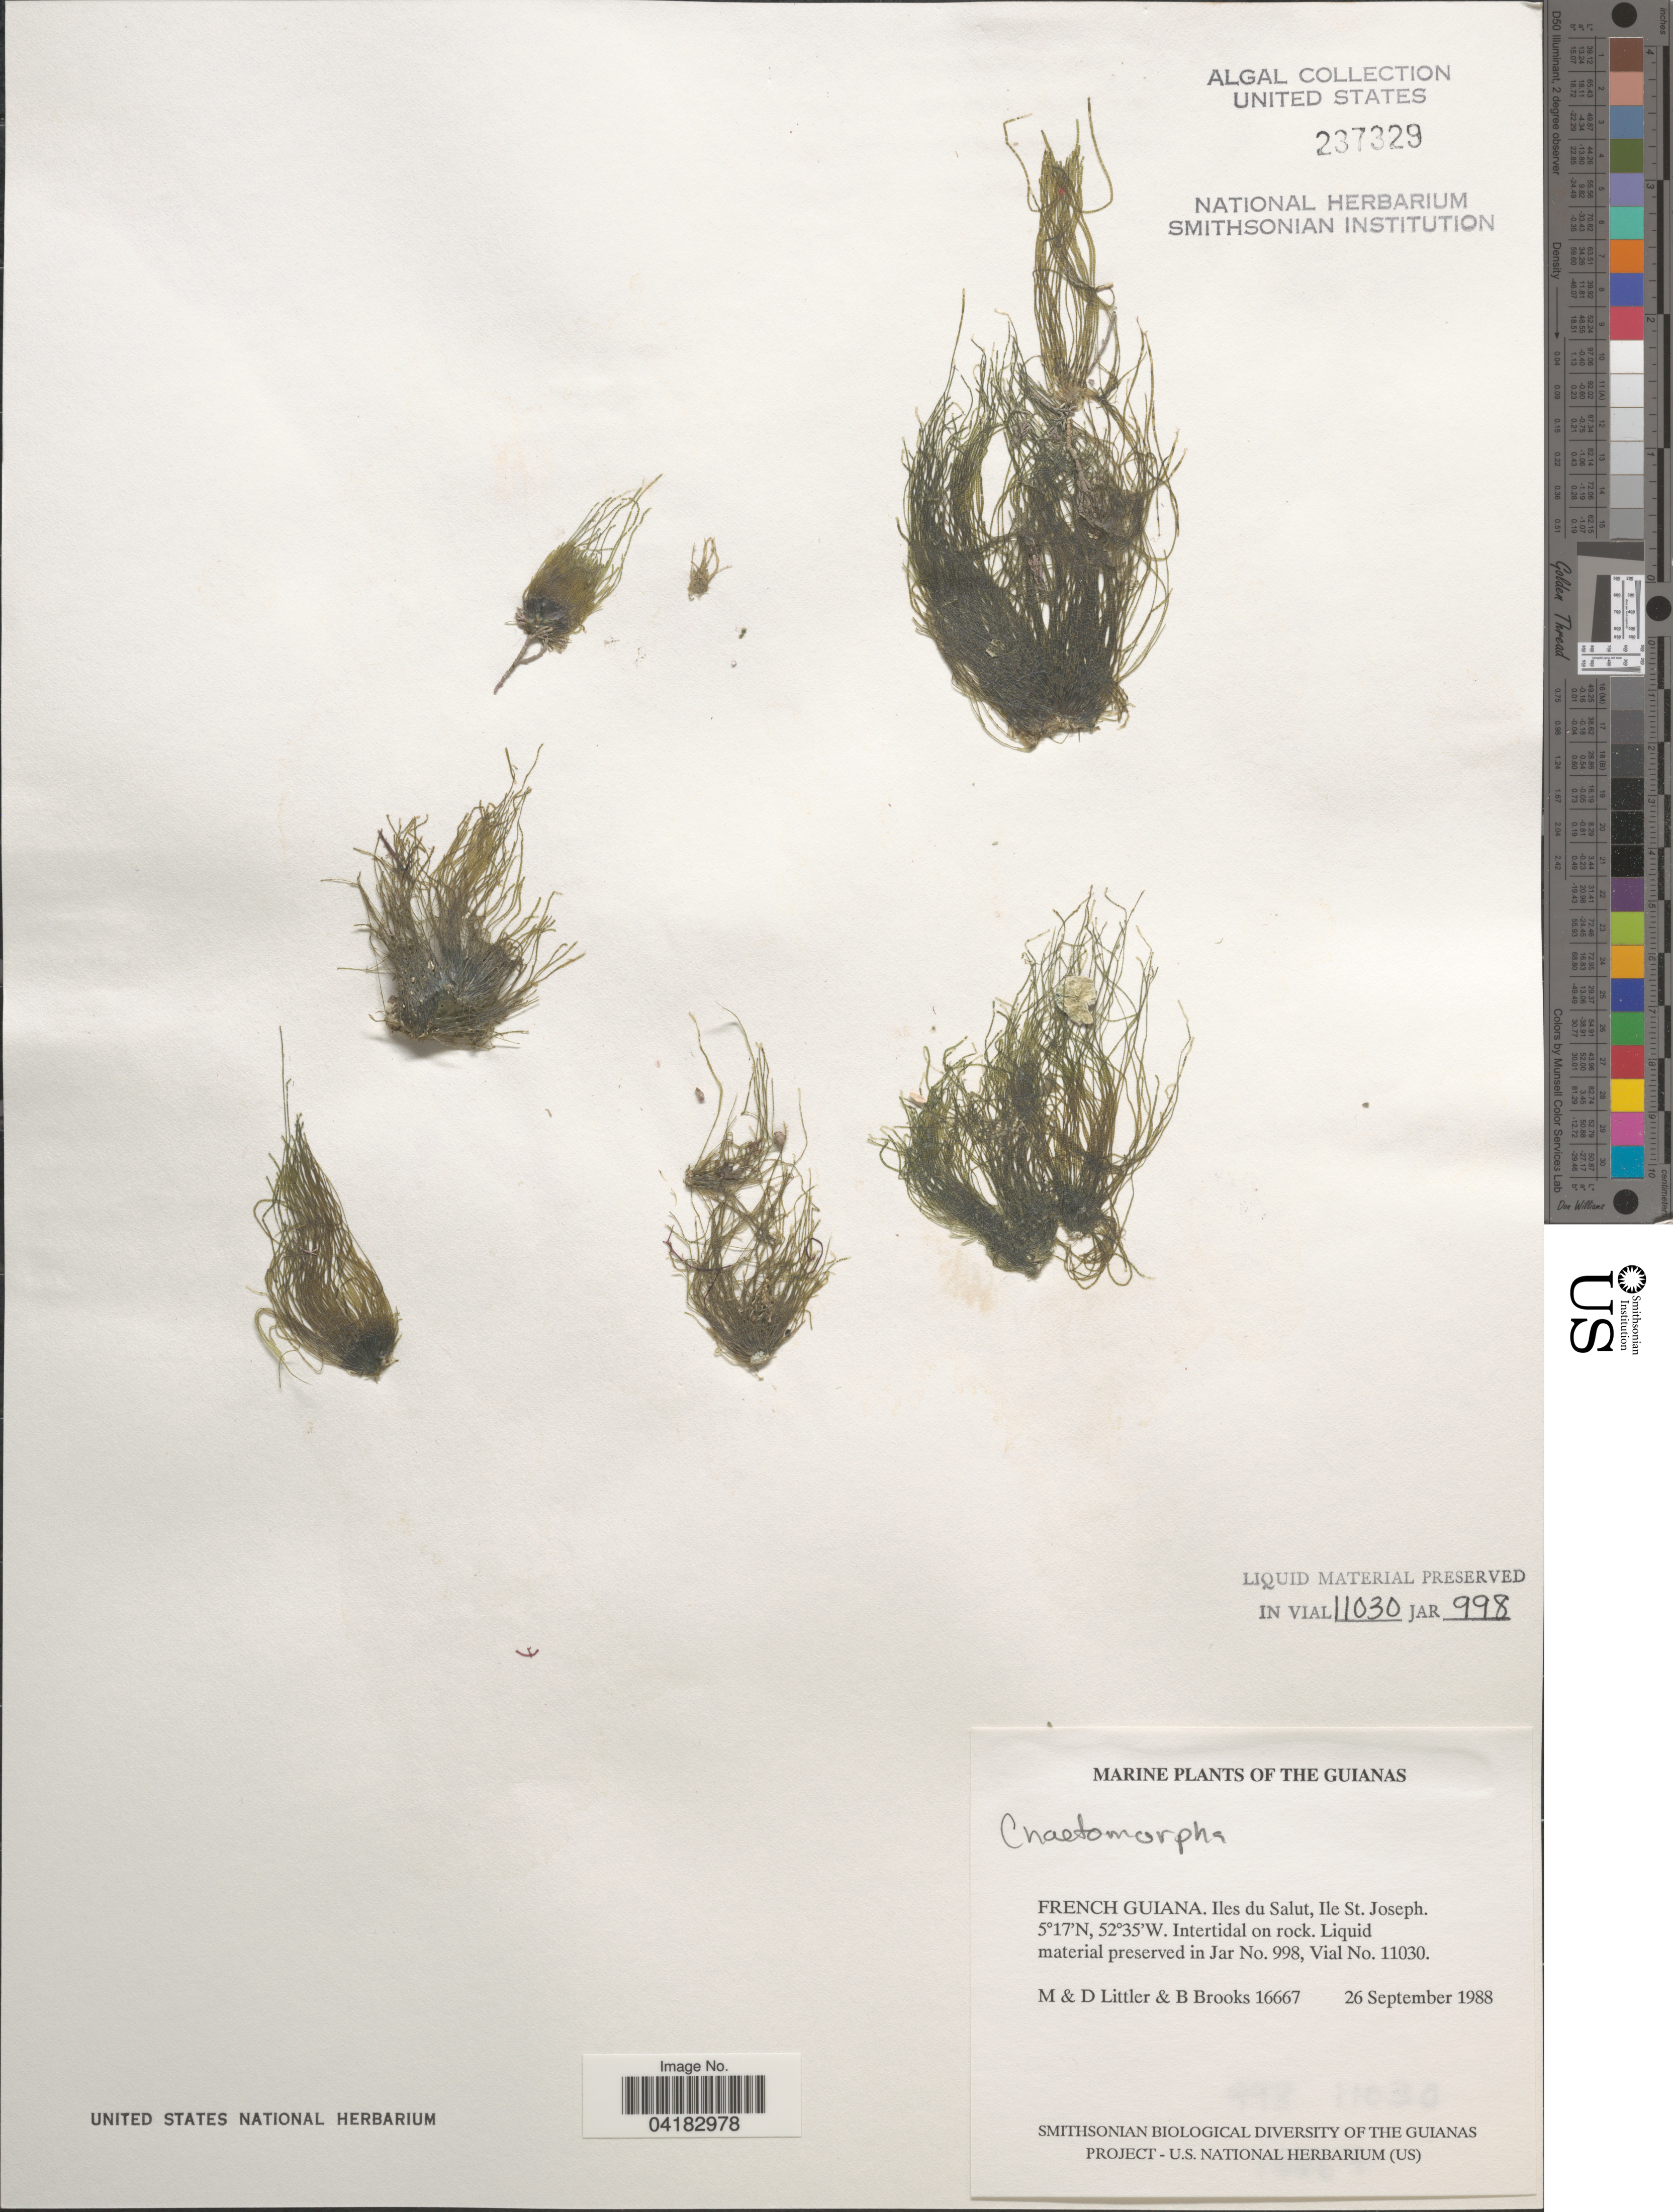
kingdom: Plantae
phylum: Chlorophyta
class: Ulvophyceae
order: Cladophorales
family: Cladophoraceae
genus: Chaetomorpha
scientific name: Chaetomorpha sp.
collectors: M. Littler, D. S. Littler & B. Brooks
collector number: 16667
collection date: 1988-09-26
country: French Guiana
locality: The Guianas. Iles du Salut, Ile St. Joseph.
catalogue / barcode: US 237329